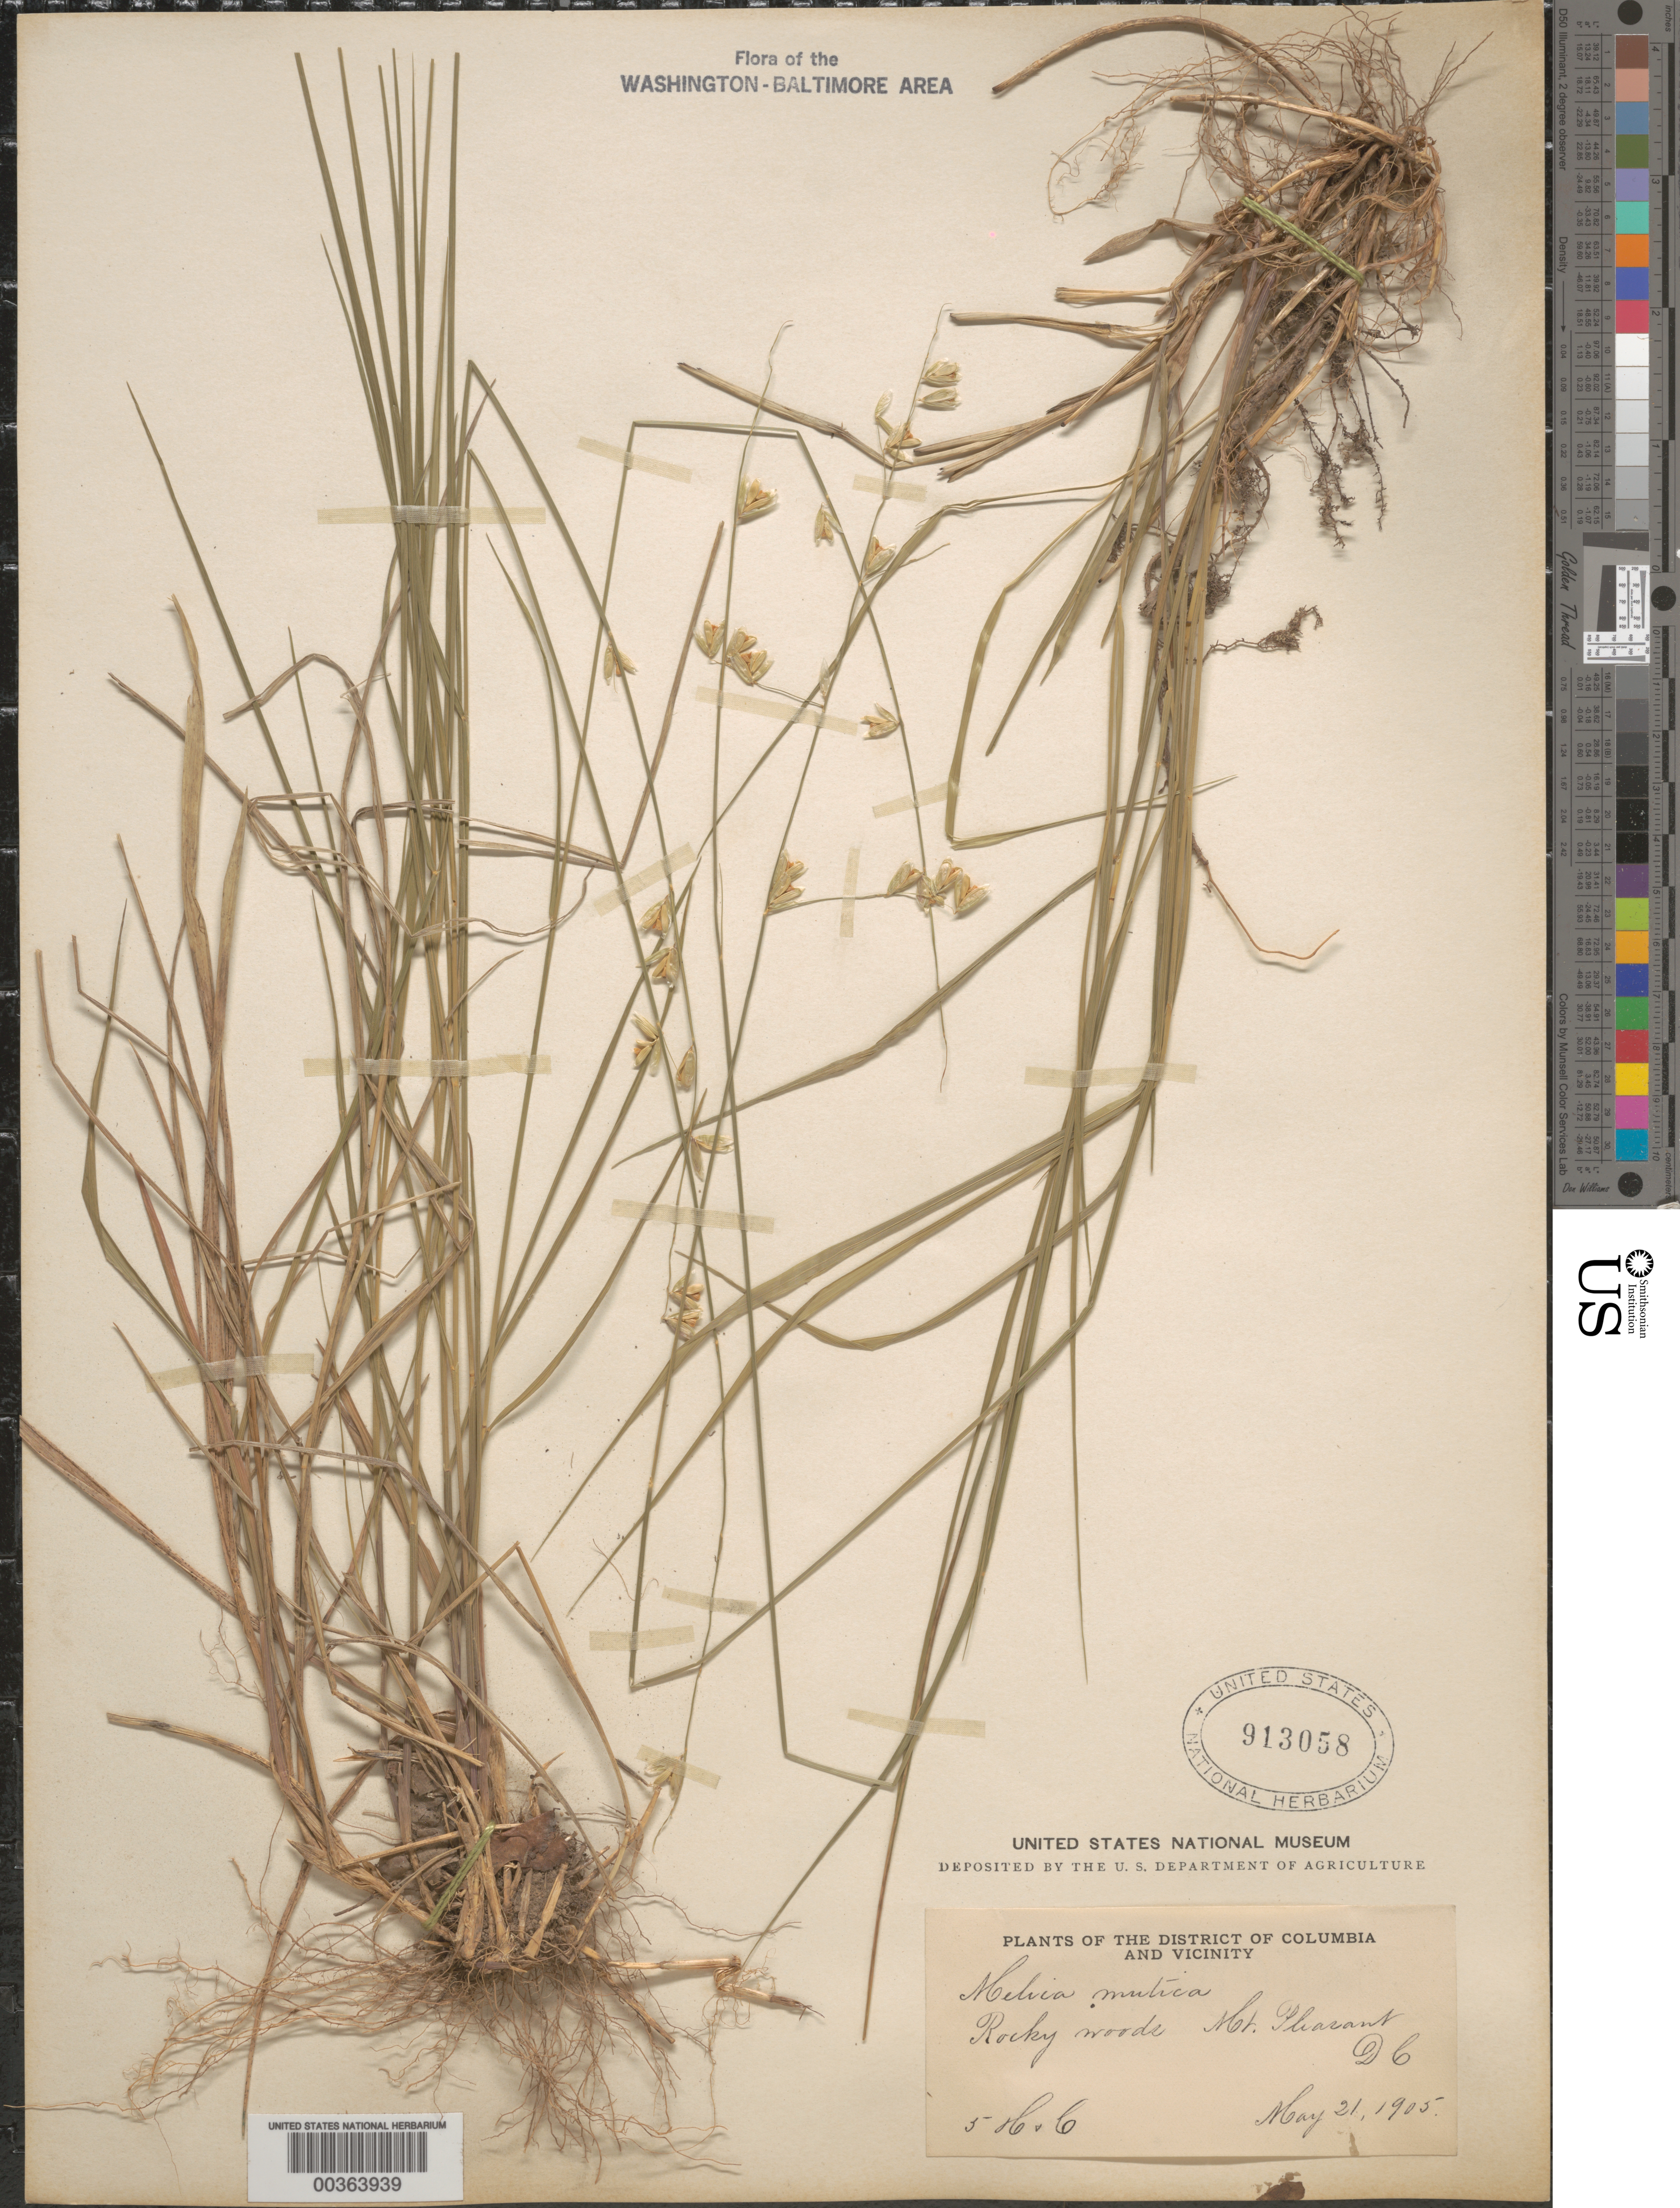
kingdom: Plantae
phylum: Tracheophyta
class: Liliopsida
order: Poales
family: Poaceae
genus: Melica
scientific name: Melica mutica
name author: Walter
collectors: A. S. Hitchcock & A. Chase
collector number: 5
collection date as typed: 21 May 1905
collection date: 1905-05-21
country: United States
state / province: District of Columbia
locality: Mount Pleasant Rock Creek Park and Vicinity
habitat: Rocky woods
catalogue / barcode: US 913058